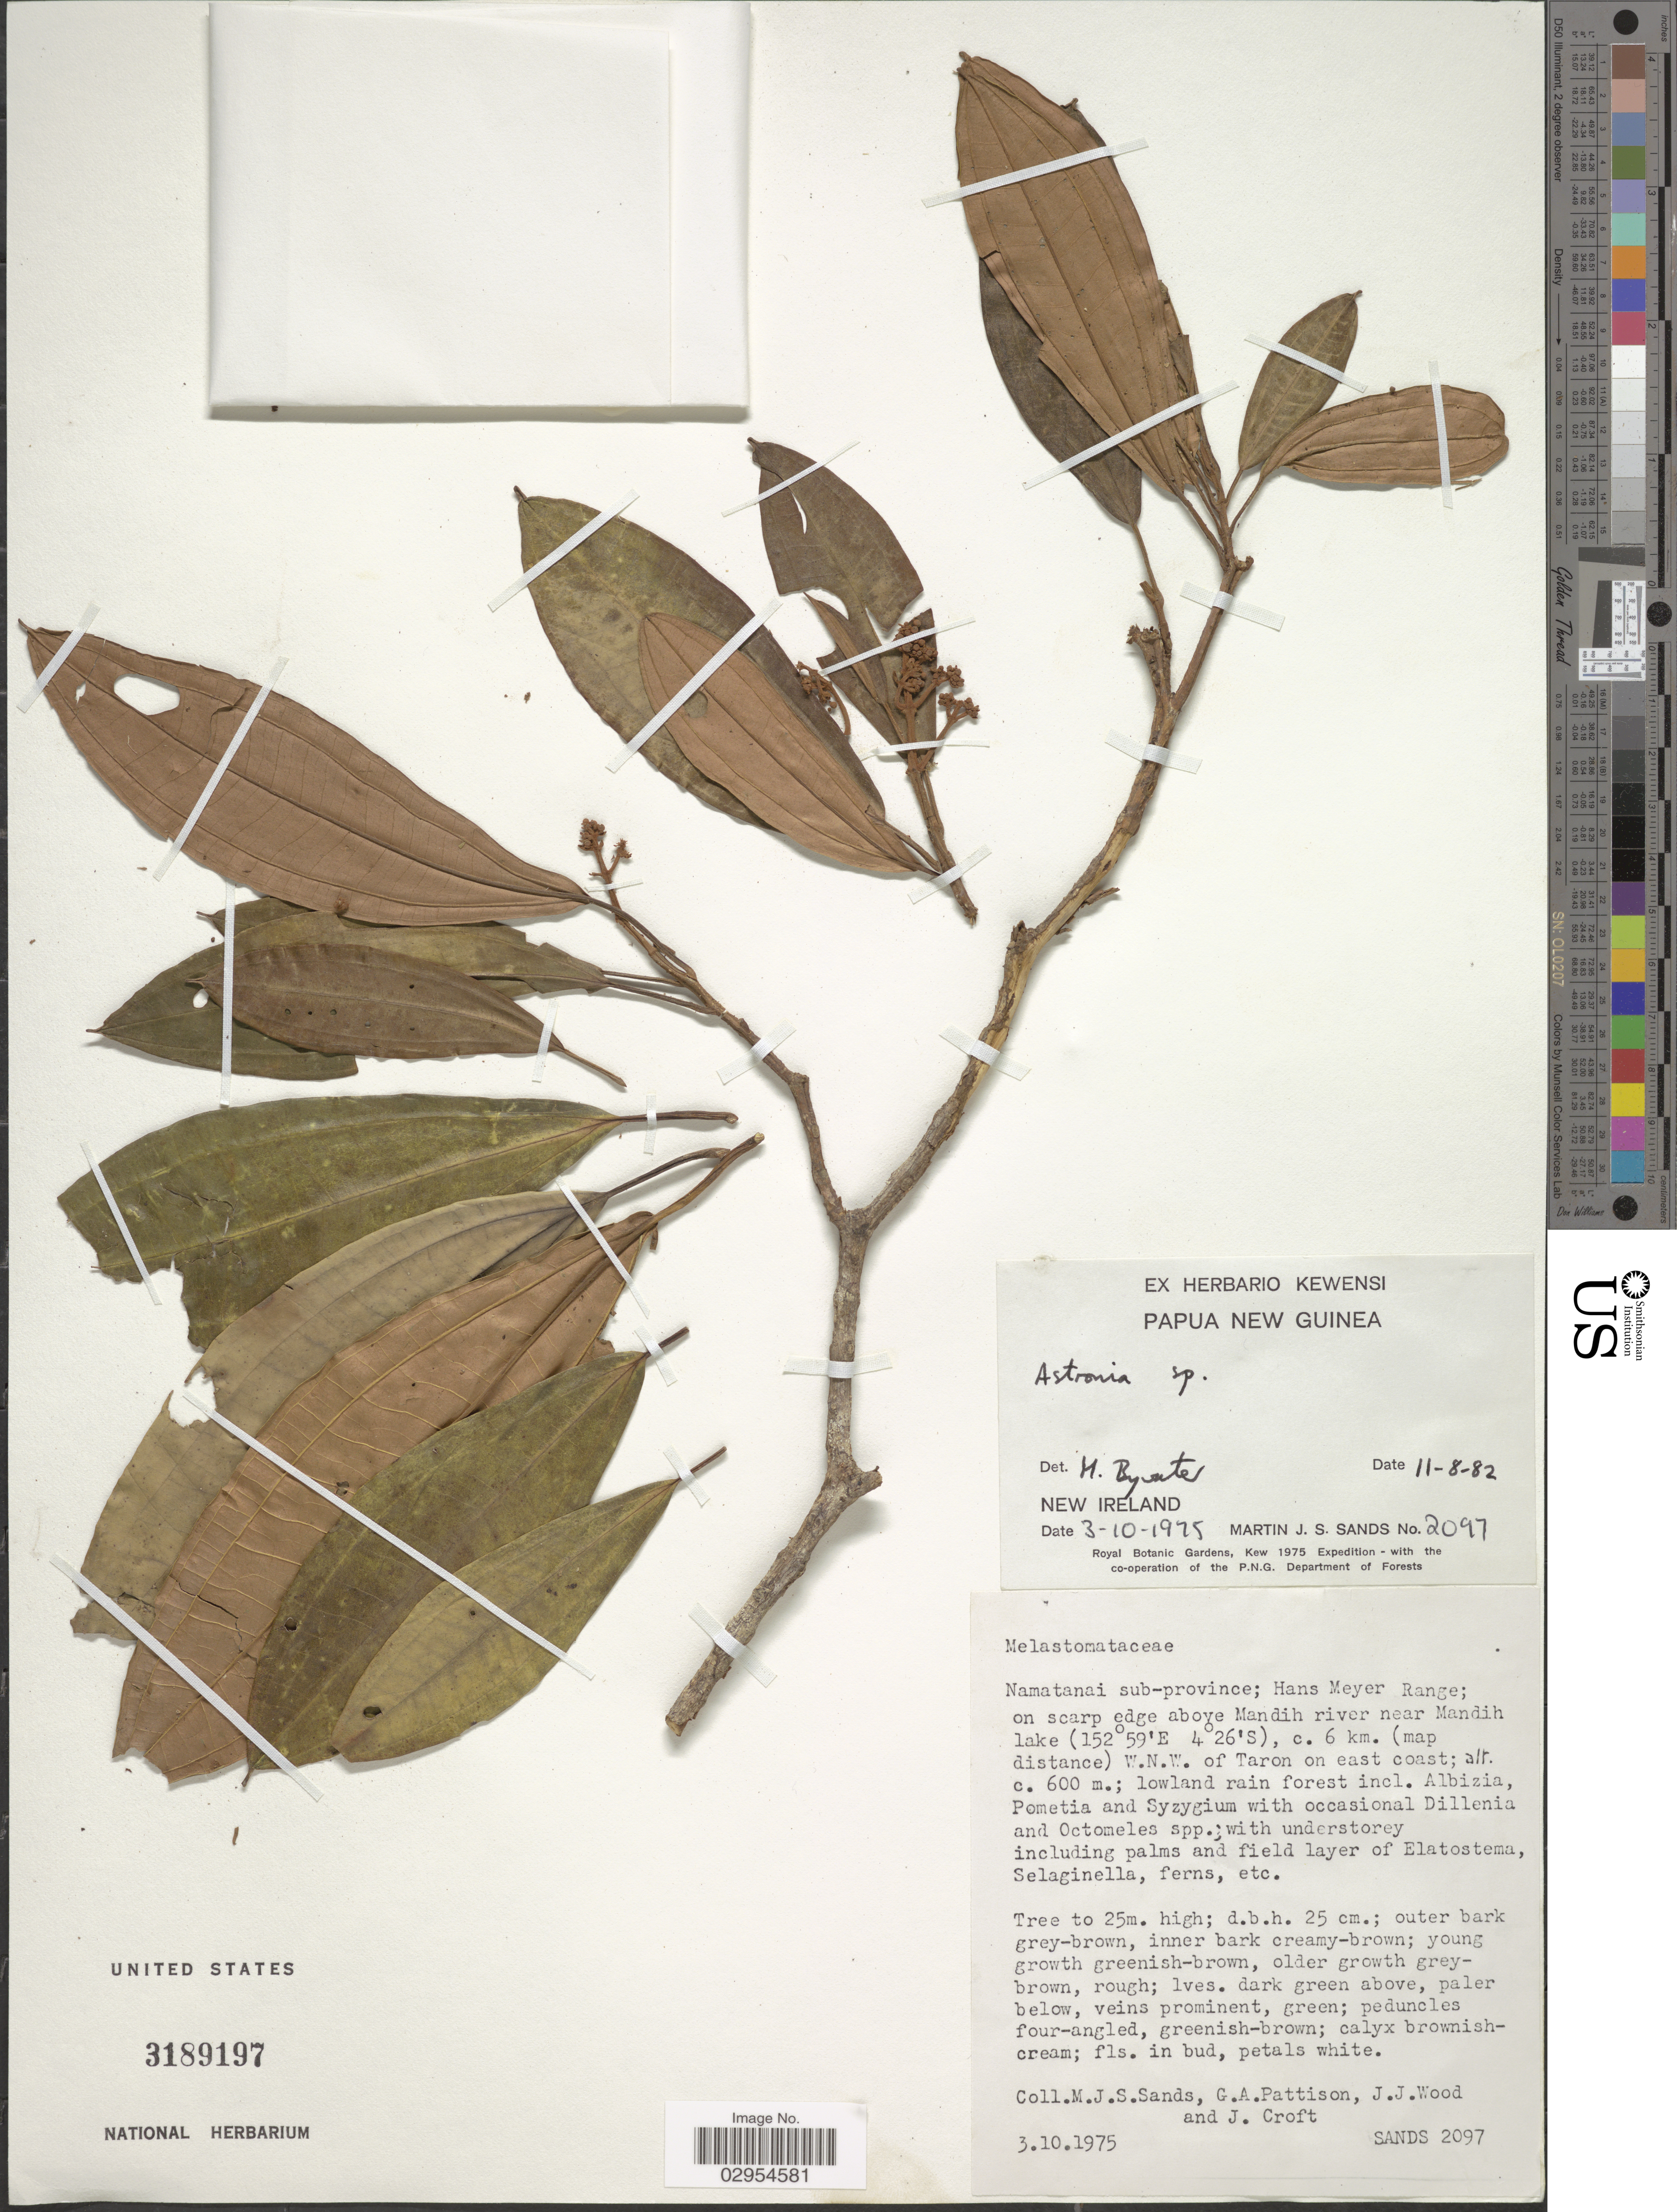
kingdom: Plantae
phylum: Tracheophyta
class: Magnoliopsida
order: Myrtales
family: Melastomataceae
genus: Astronia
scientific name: Astronia sp.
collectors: M. Sands, G. Pattison, J. Wood & J. Croft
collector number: SANDS 2097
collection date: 1975-10-03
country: Papua New Guinea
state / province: New Ireland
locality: Namatanai sub-province; Hans Meyer Range; on scarp edge above Mandih river near Mandih lake, c. 6 km. (map distance) W.N.W. of Taron on east coast.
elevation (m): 600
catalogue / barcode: US 3189197